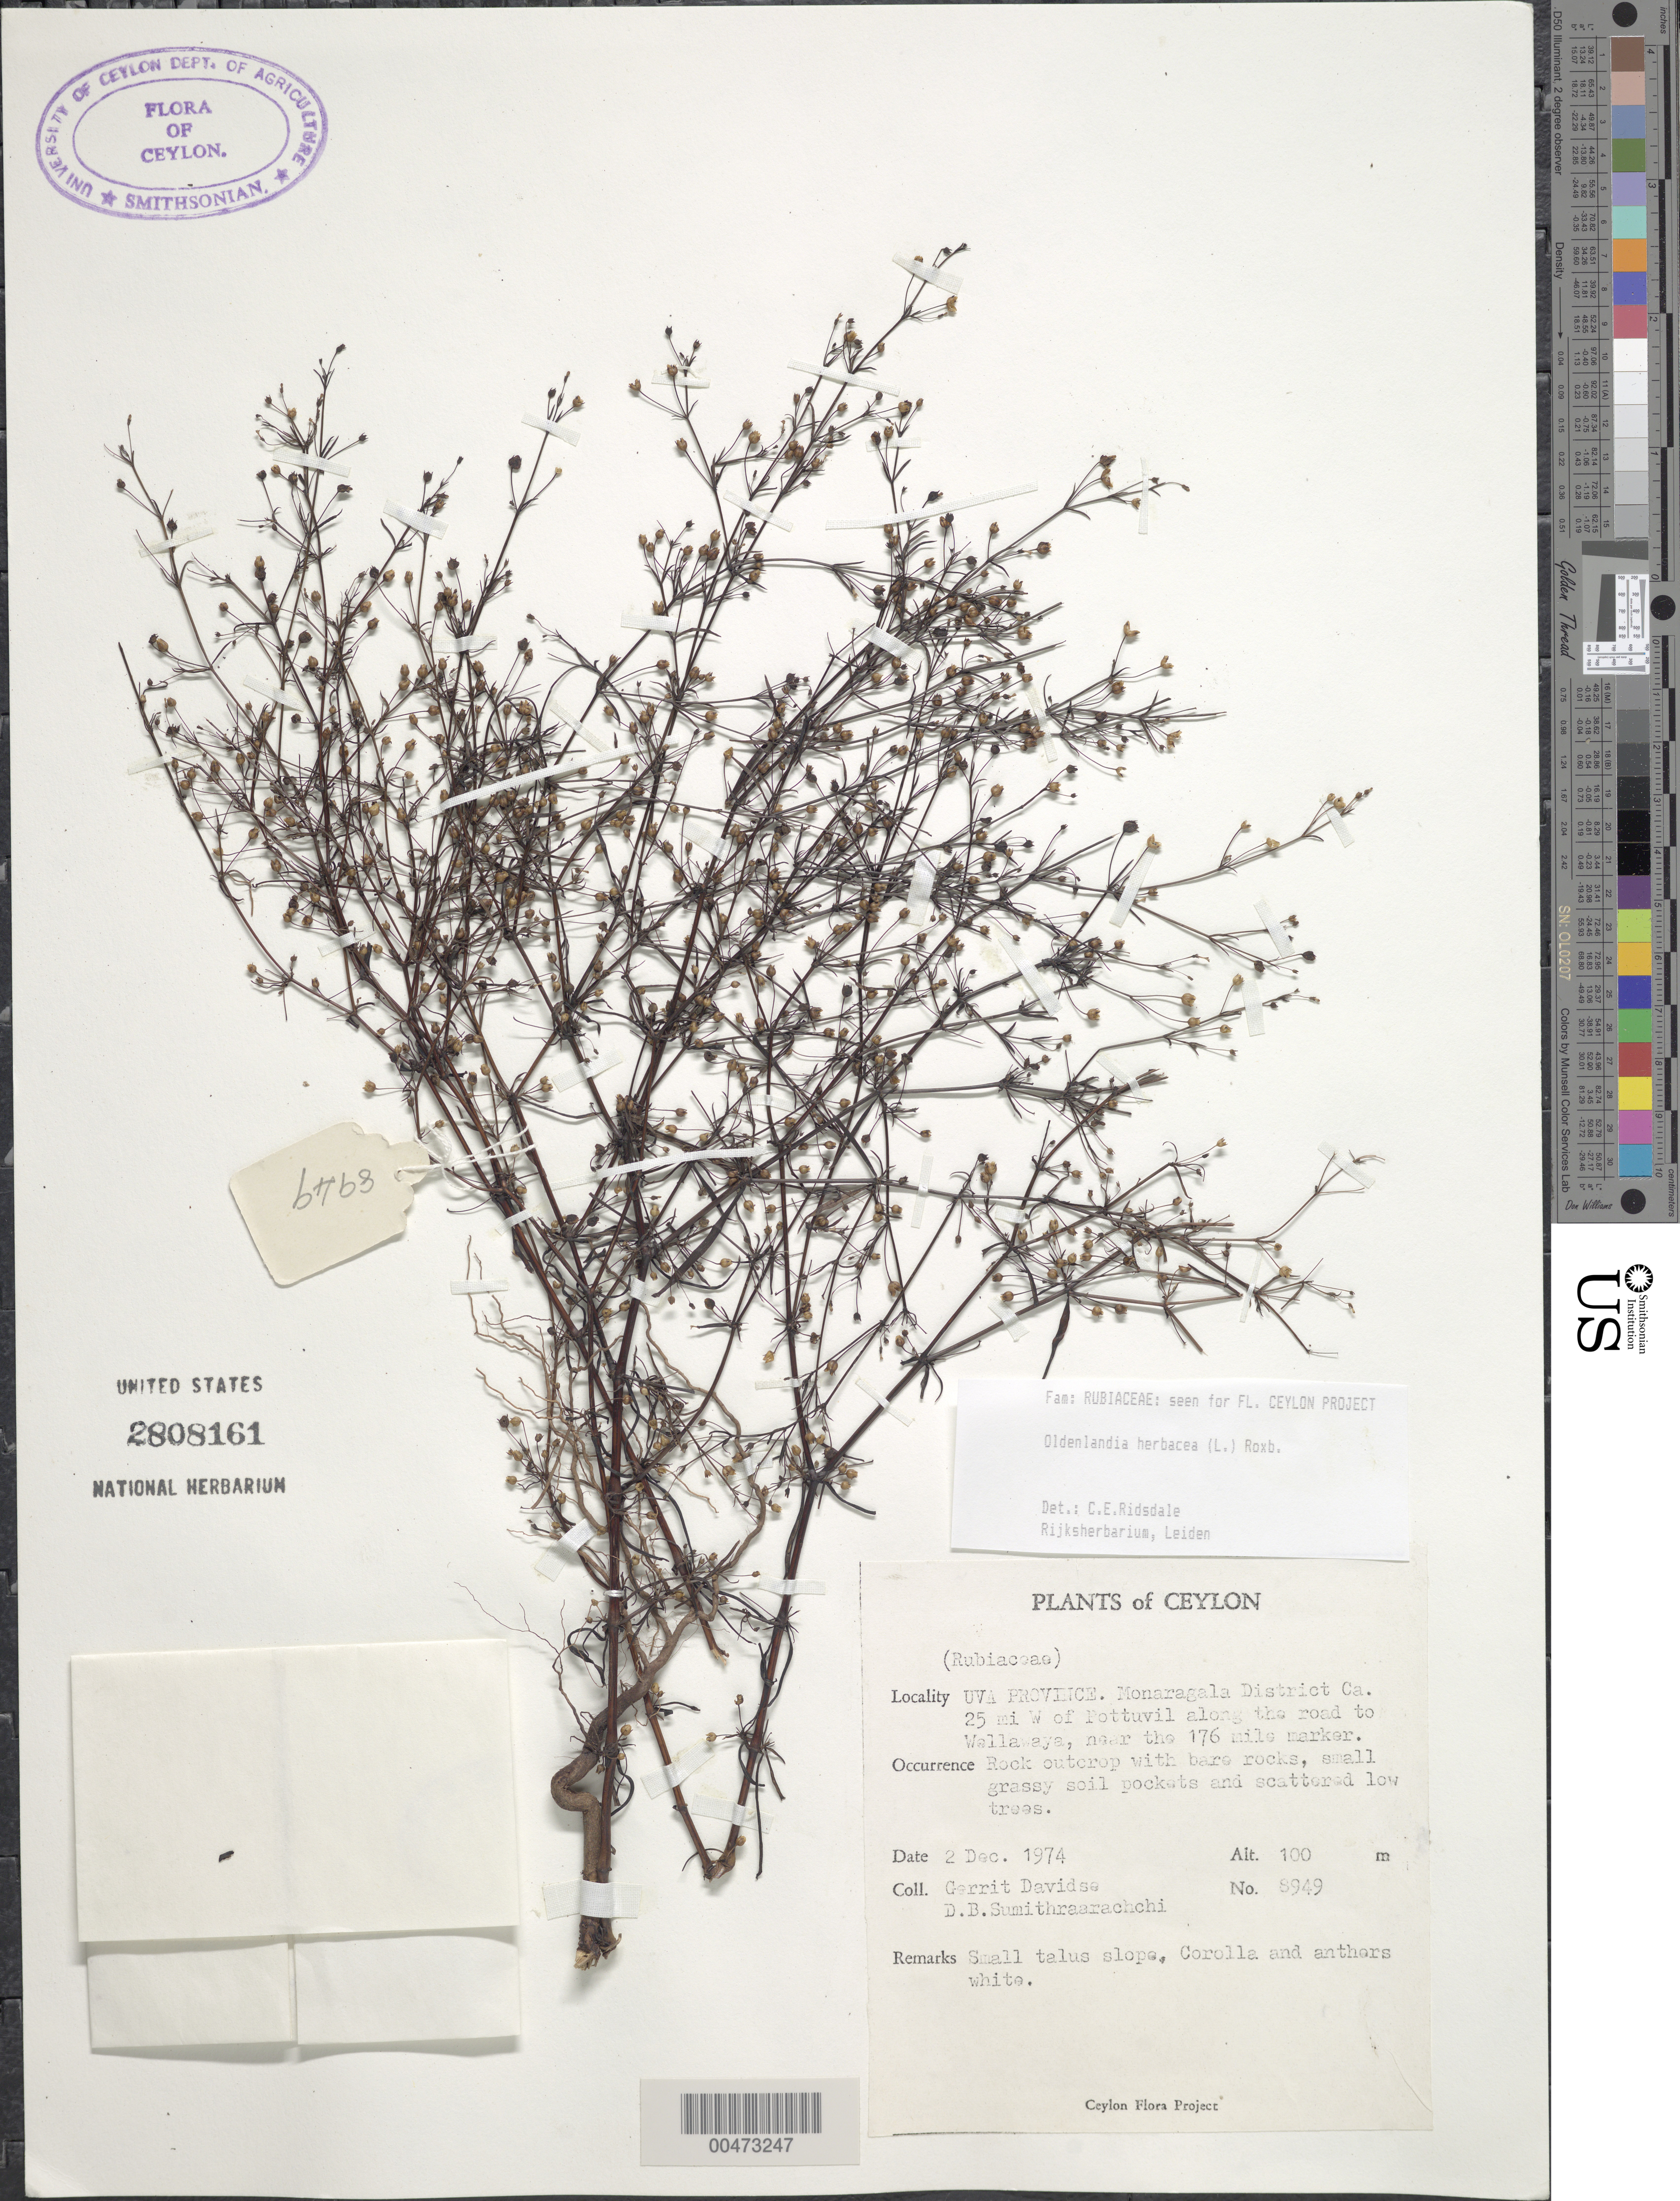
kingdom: Plantae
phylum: Tracheophyta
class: Magnoliopsida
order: Gentianales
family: Rubiaceae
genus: Oldenlandia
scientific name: Oldenlandia herbacea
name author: (L.) Roxb.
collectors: G. Davidse & D. B. Sumithraarachchi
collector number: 4849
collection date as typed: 02 Dec 1974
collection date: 1974-12-02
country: Sri Lanka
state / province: Uva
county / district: Monaragala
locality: Uva Basin, ca 25 mi W of Pottuvil along the rd to Wallawaya, near the 176 mi marker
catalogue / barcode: US 2808161